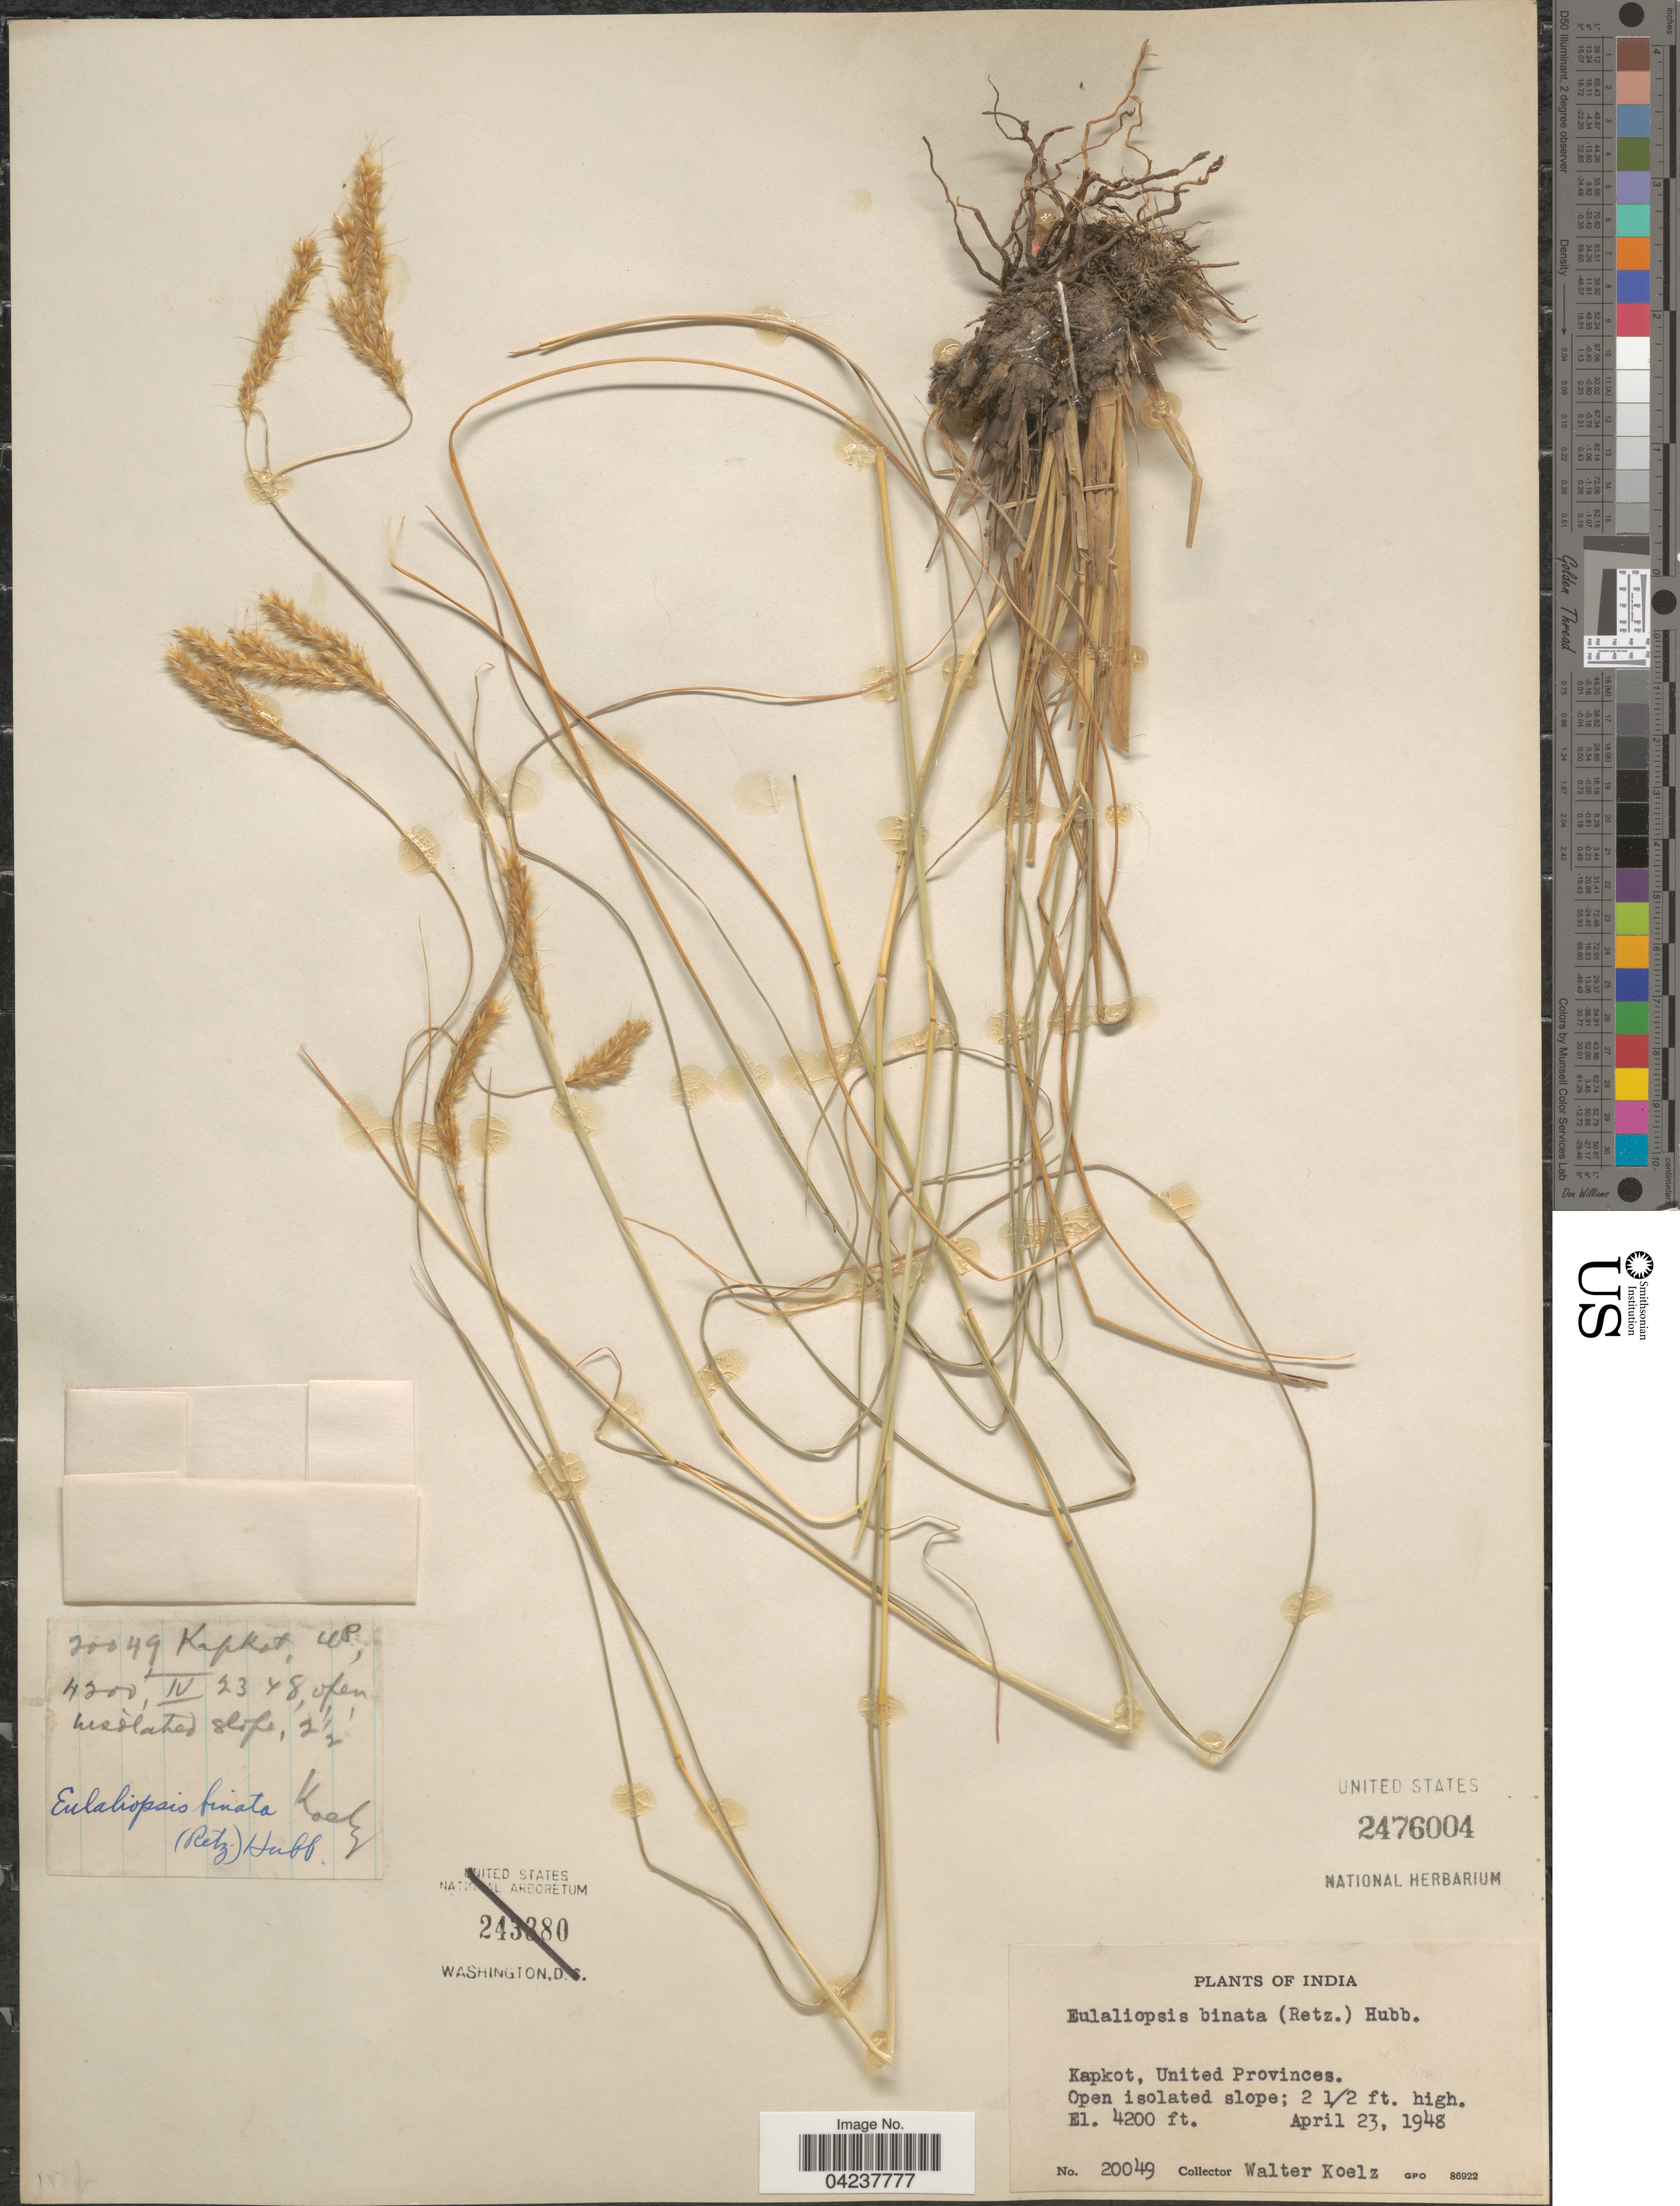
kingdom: Plantae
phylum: Tracheophyta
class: Liliopsida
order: Poales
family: Poaceae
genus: Eulaliopsis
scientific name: Eulaliopsis binata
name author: (Retz.) C. E. Hubb.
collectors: W. N. Koelz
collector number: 20049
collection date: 1948-04-23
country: India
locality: Kapkot, United Provinces. Open isolated slope.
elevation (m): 1280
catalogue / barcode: US 2476004